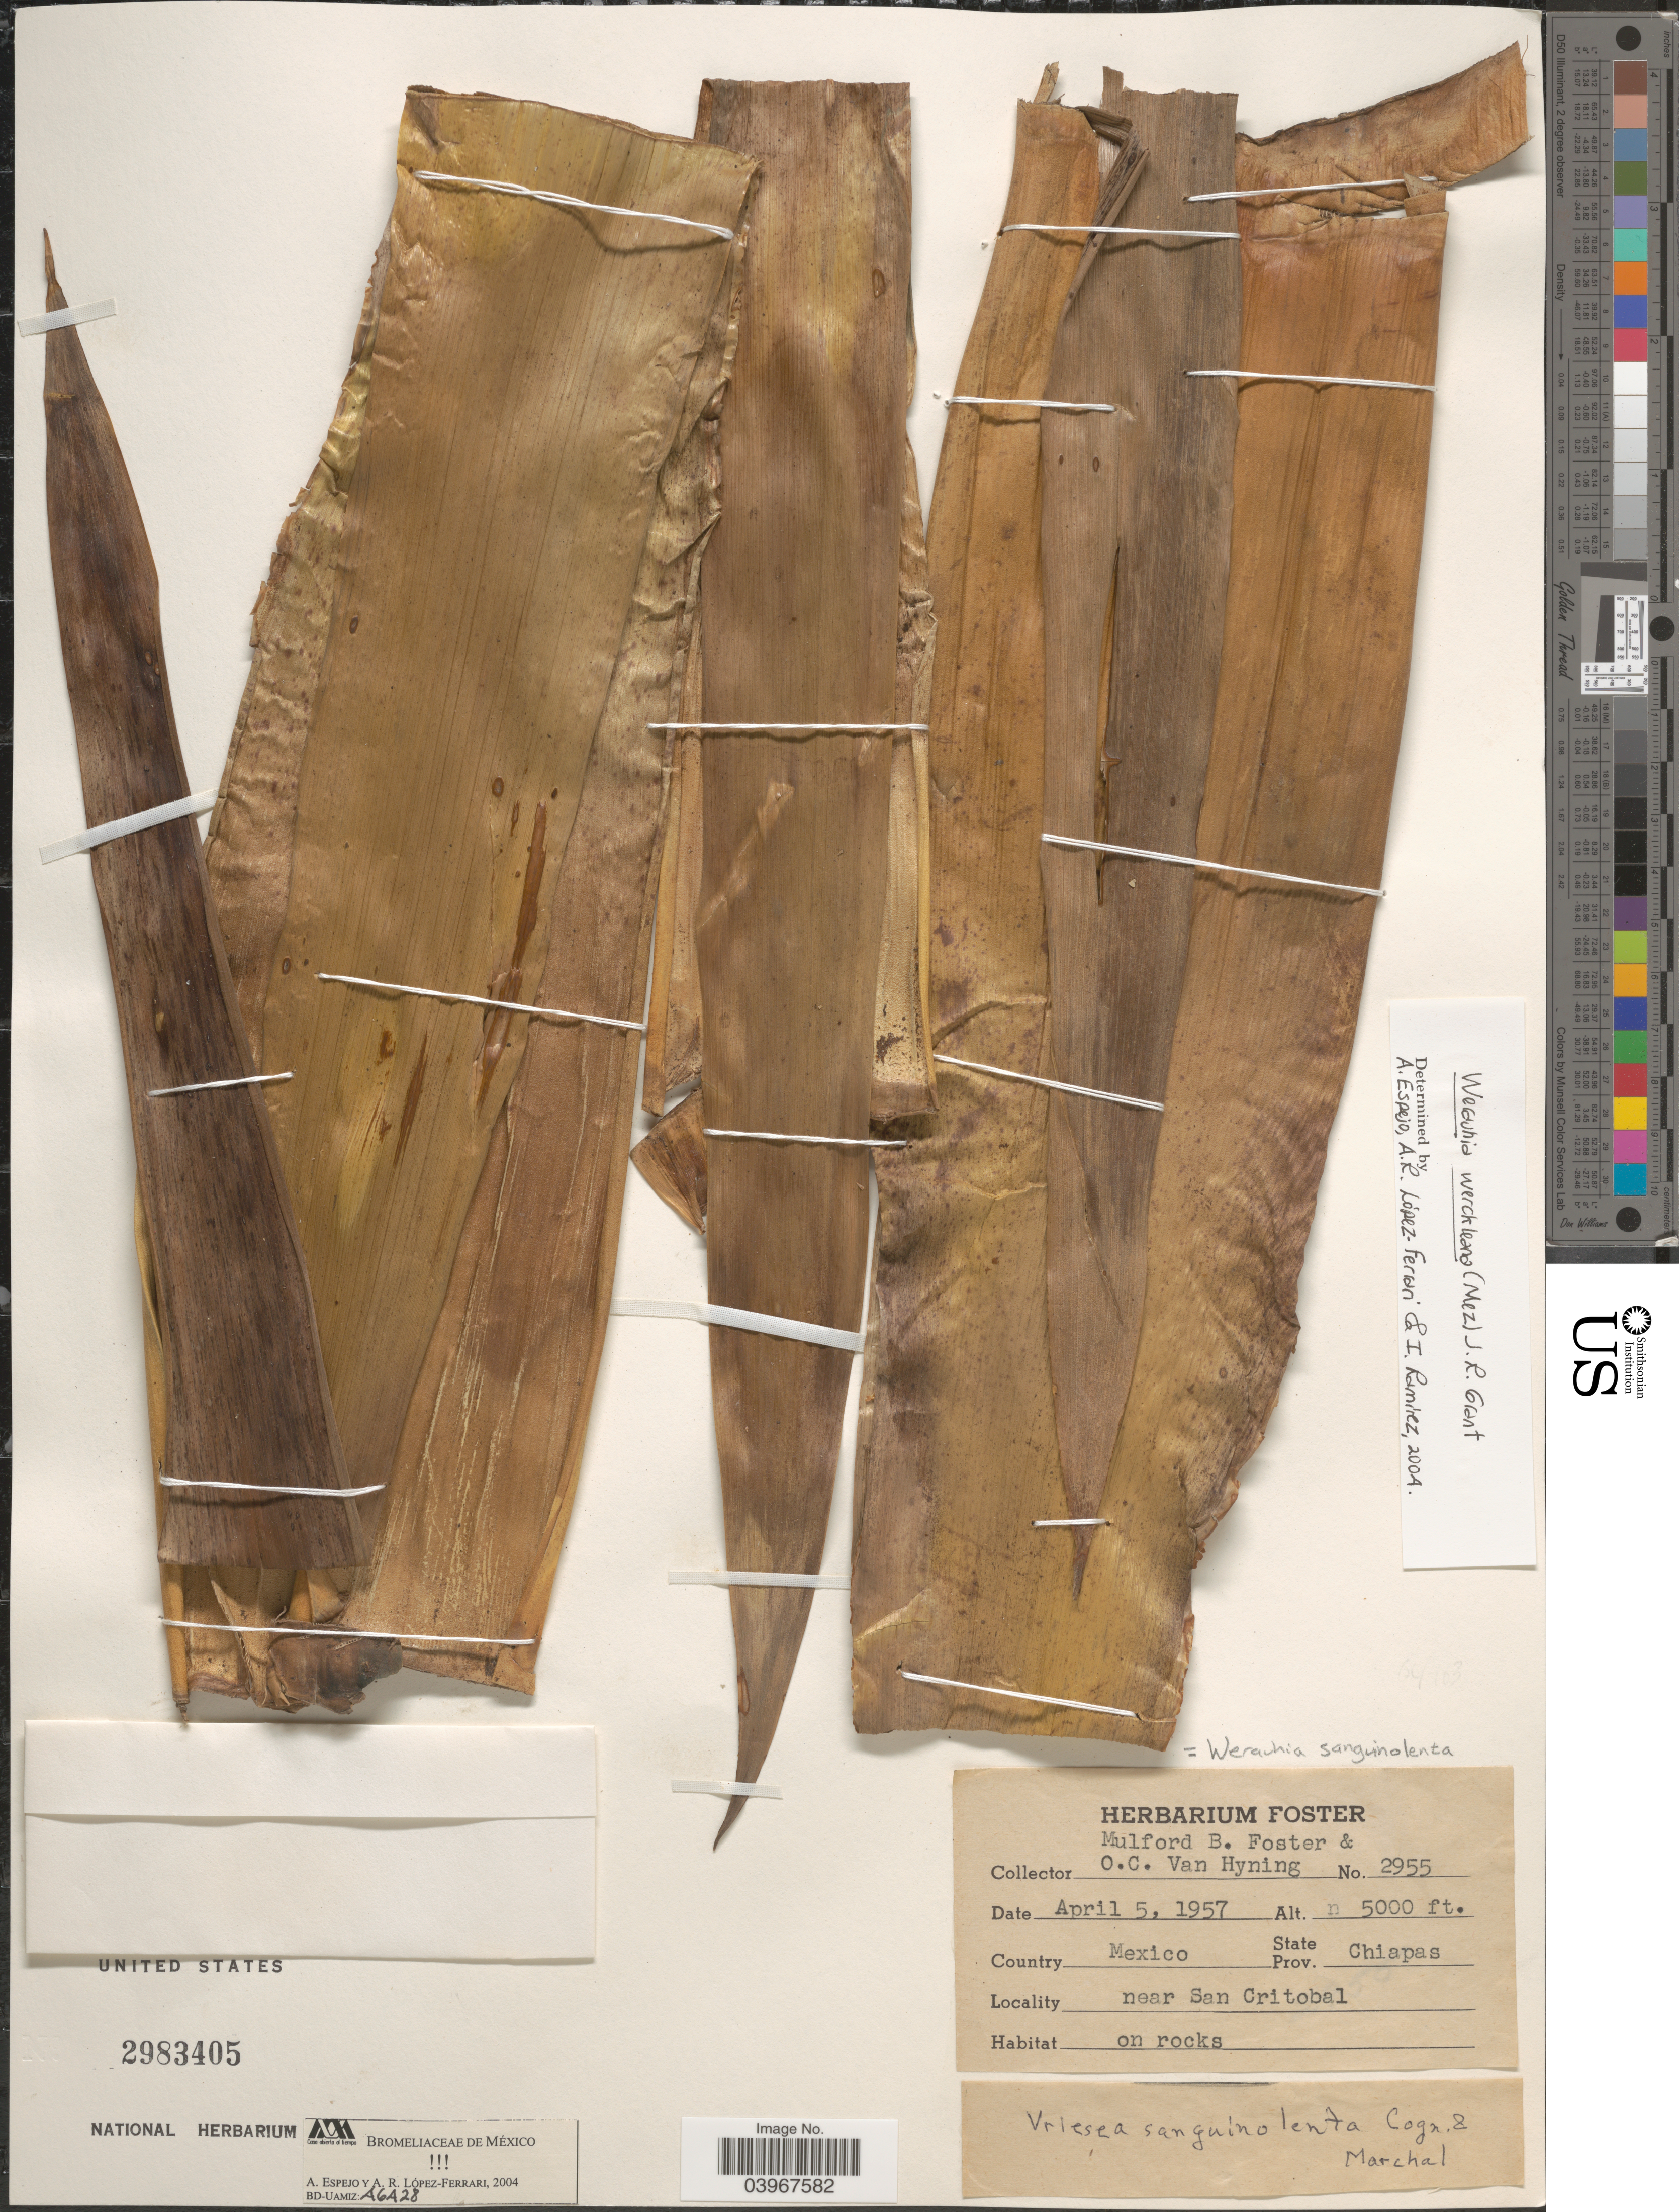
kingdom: Plantae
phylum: Tracheophyta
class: Liliopsida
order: Poales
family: Bromeliaceae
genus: Werauhia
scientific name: Werauhia werckleana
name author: (Mez) J.R. Grant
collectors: M. B. Foster & O. Van Hyning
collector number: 2955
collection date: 1957-04-05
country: Mexico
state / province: Chiapas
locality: Near San Critobal.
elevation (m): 1524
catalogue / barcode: US 2983405